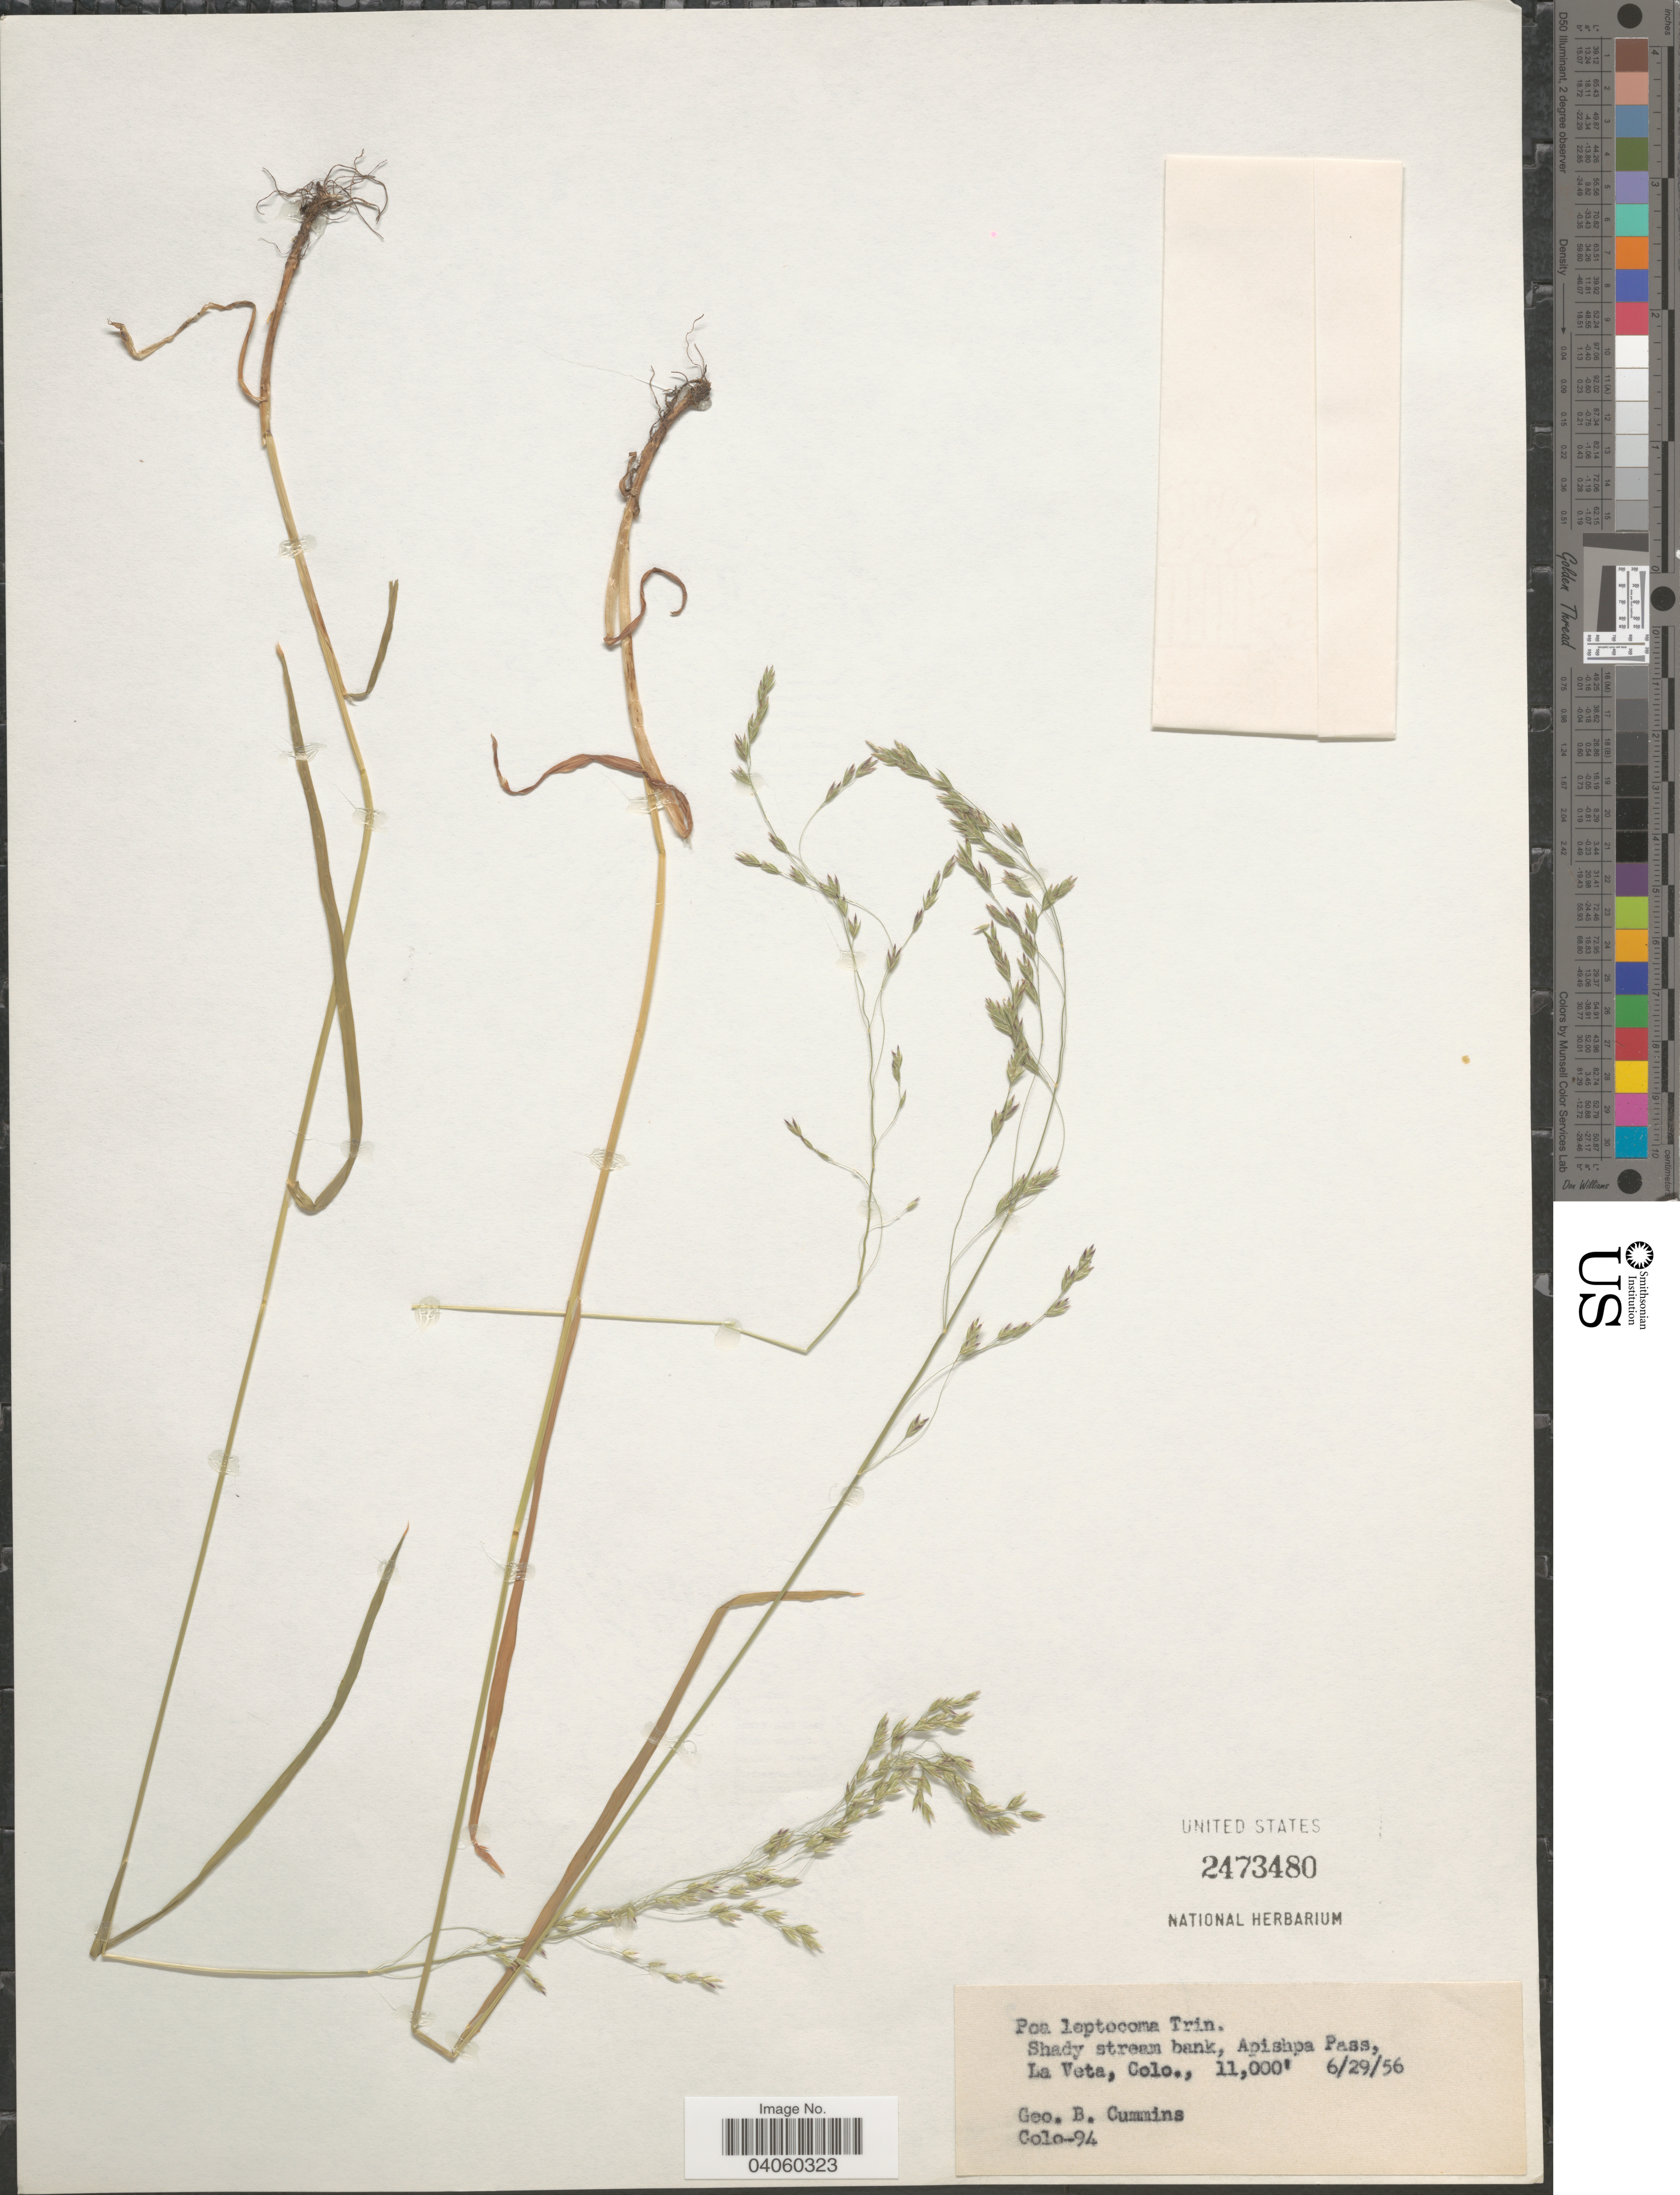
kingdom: Plantae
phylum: Tracheophyta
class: Liliopsida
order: Poales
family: Poaceae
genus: Poa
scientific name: Poa leptocoma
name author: Trin.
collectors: G. Cummins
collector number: Colo-94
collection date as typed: Transcribed d/m/y: 29/6/56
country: United States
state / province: Colorado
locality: Shady stream bank, Apishpa Pass, La Veta.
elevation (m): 3353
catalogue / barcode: US 2473480